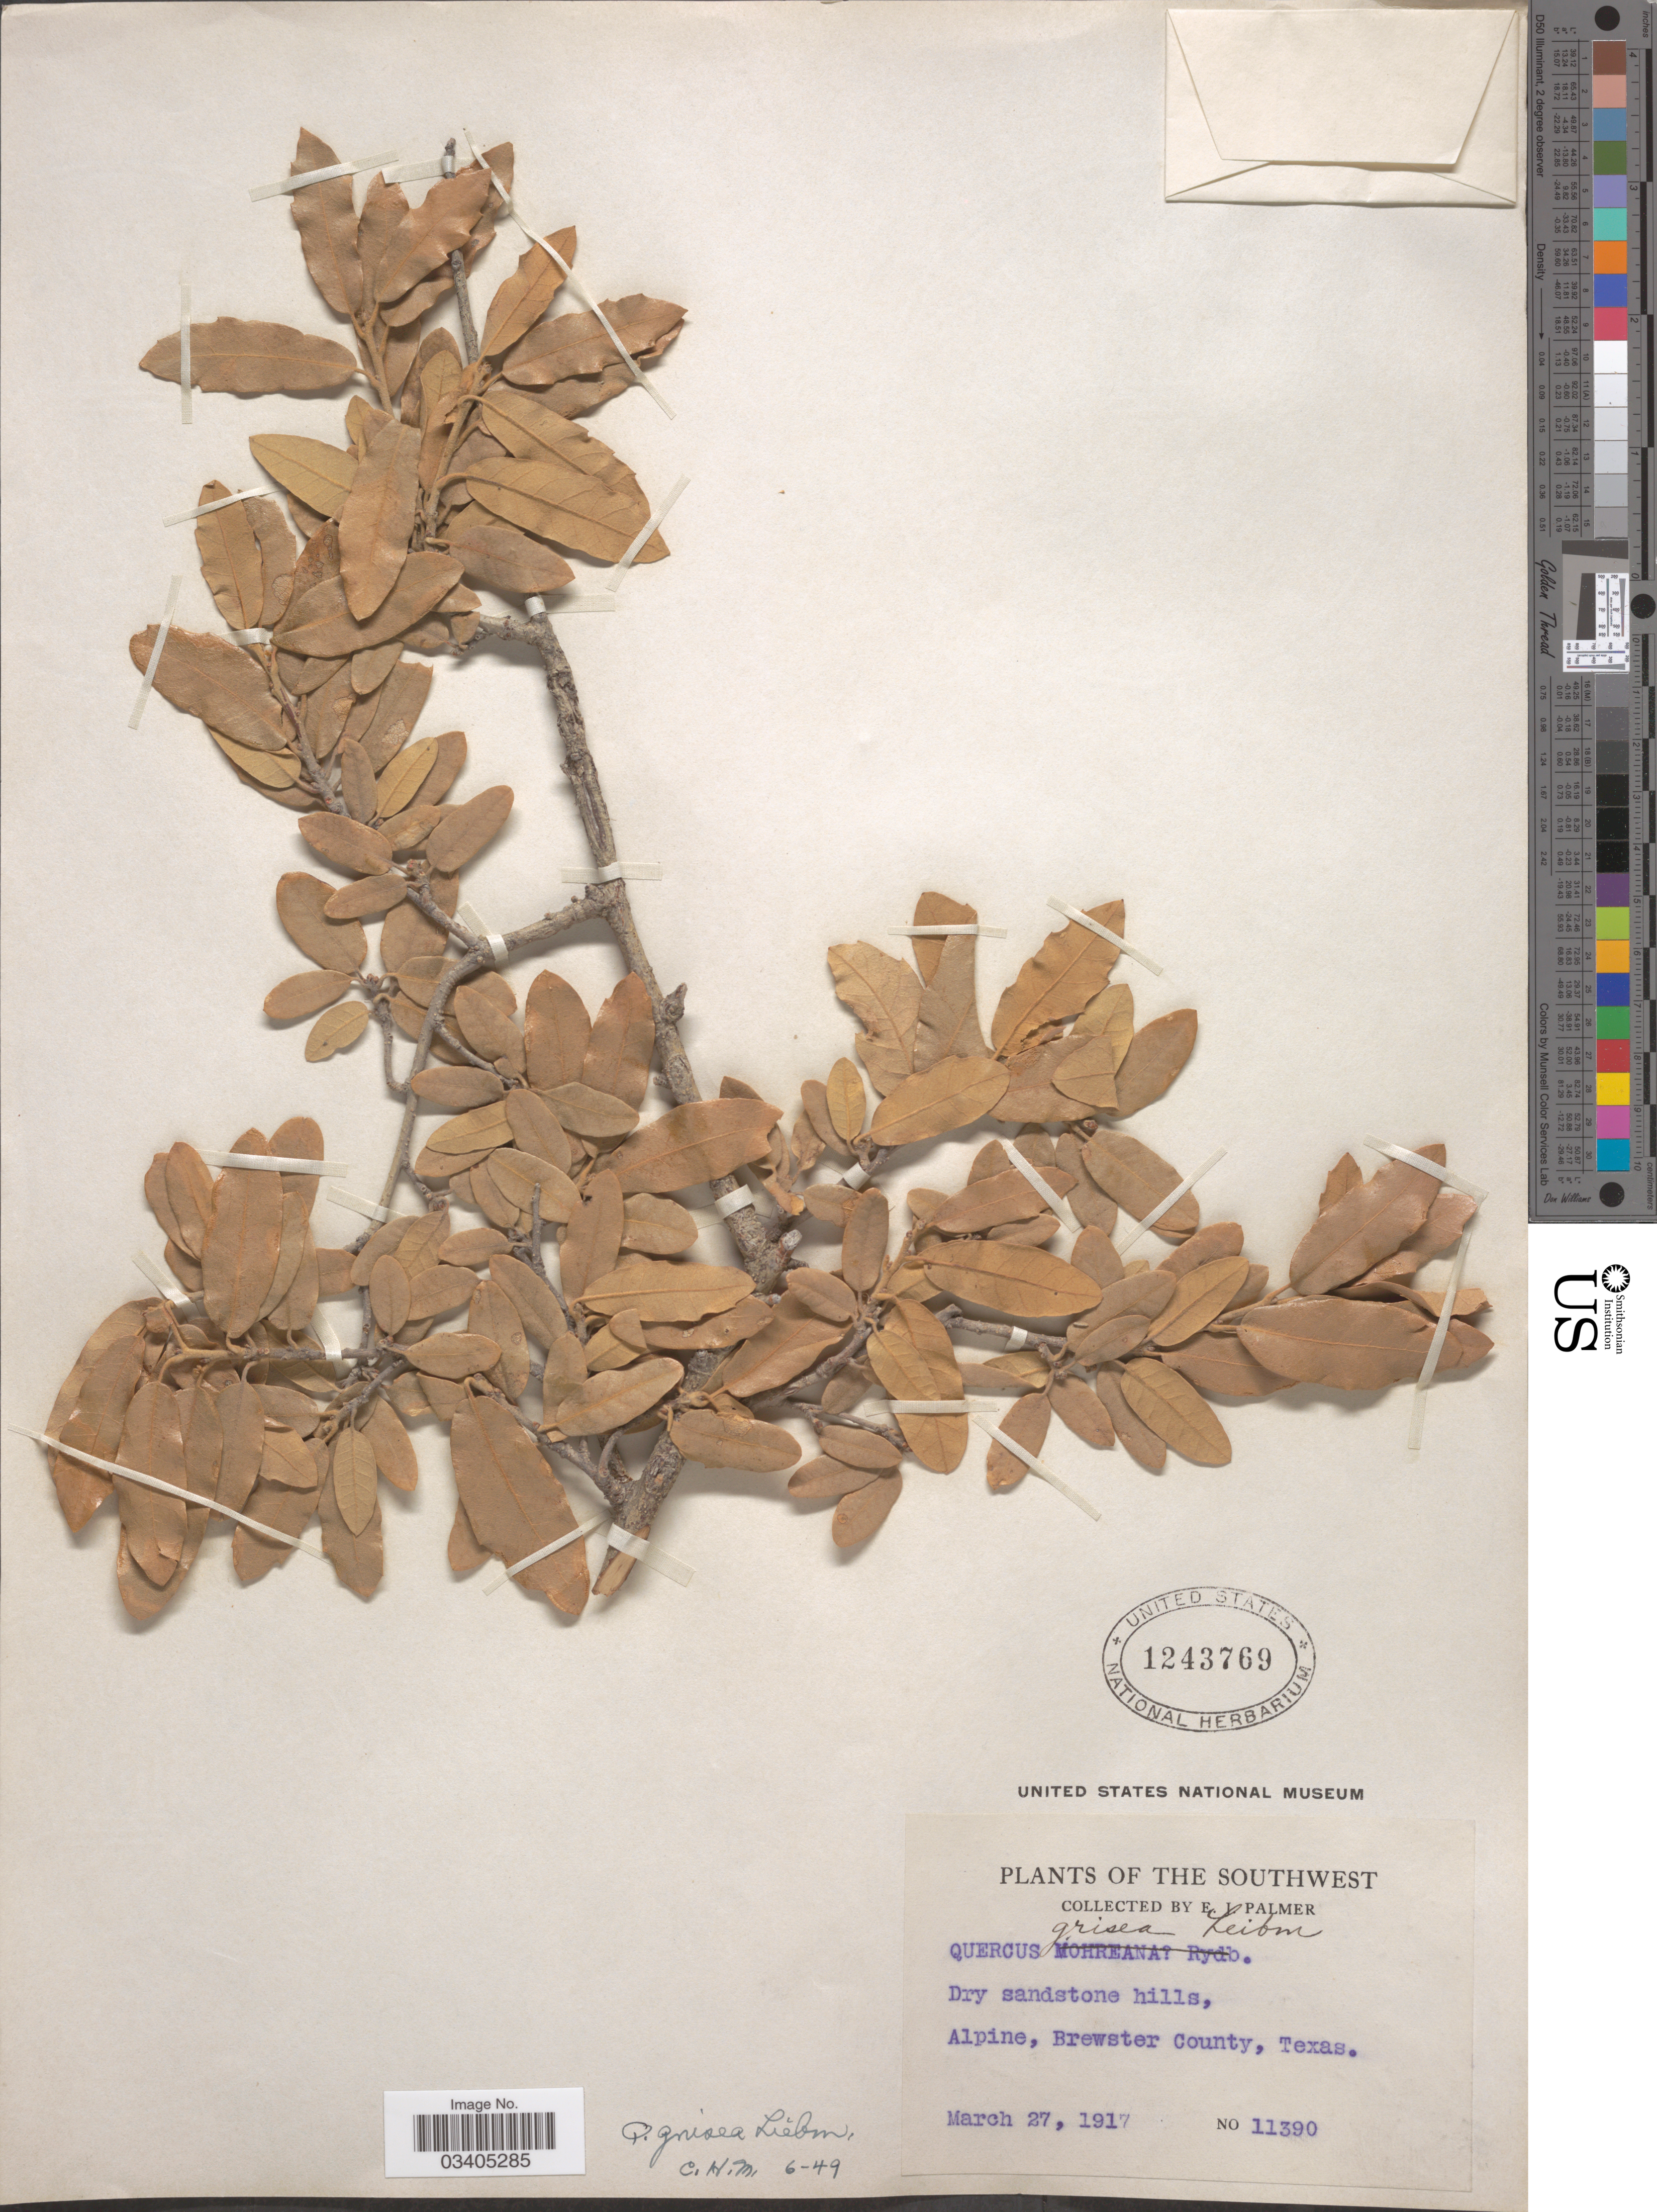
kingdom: Plantae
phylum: Tracheophyta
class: Magnoliopsida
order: Fagales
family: Fagaceae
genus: Quercus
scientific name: Quercus grisea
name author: Liebm.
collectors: E. J. Palmer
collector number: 11390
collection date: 1917-03-27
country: United States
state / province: Texas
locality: Southwest. Alpine, Brewster County.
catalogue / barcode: US 1243769